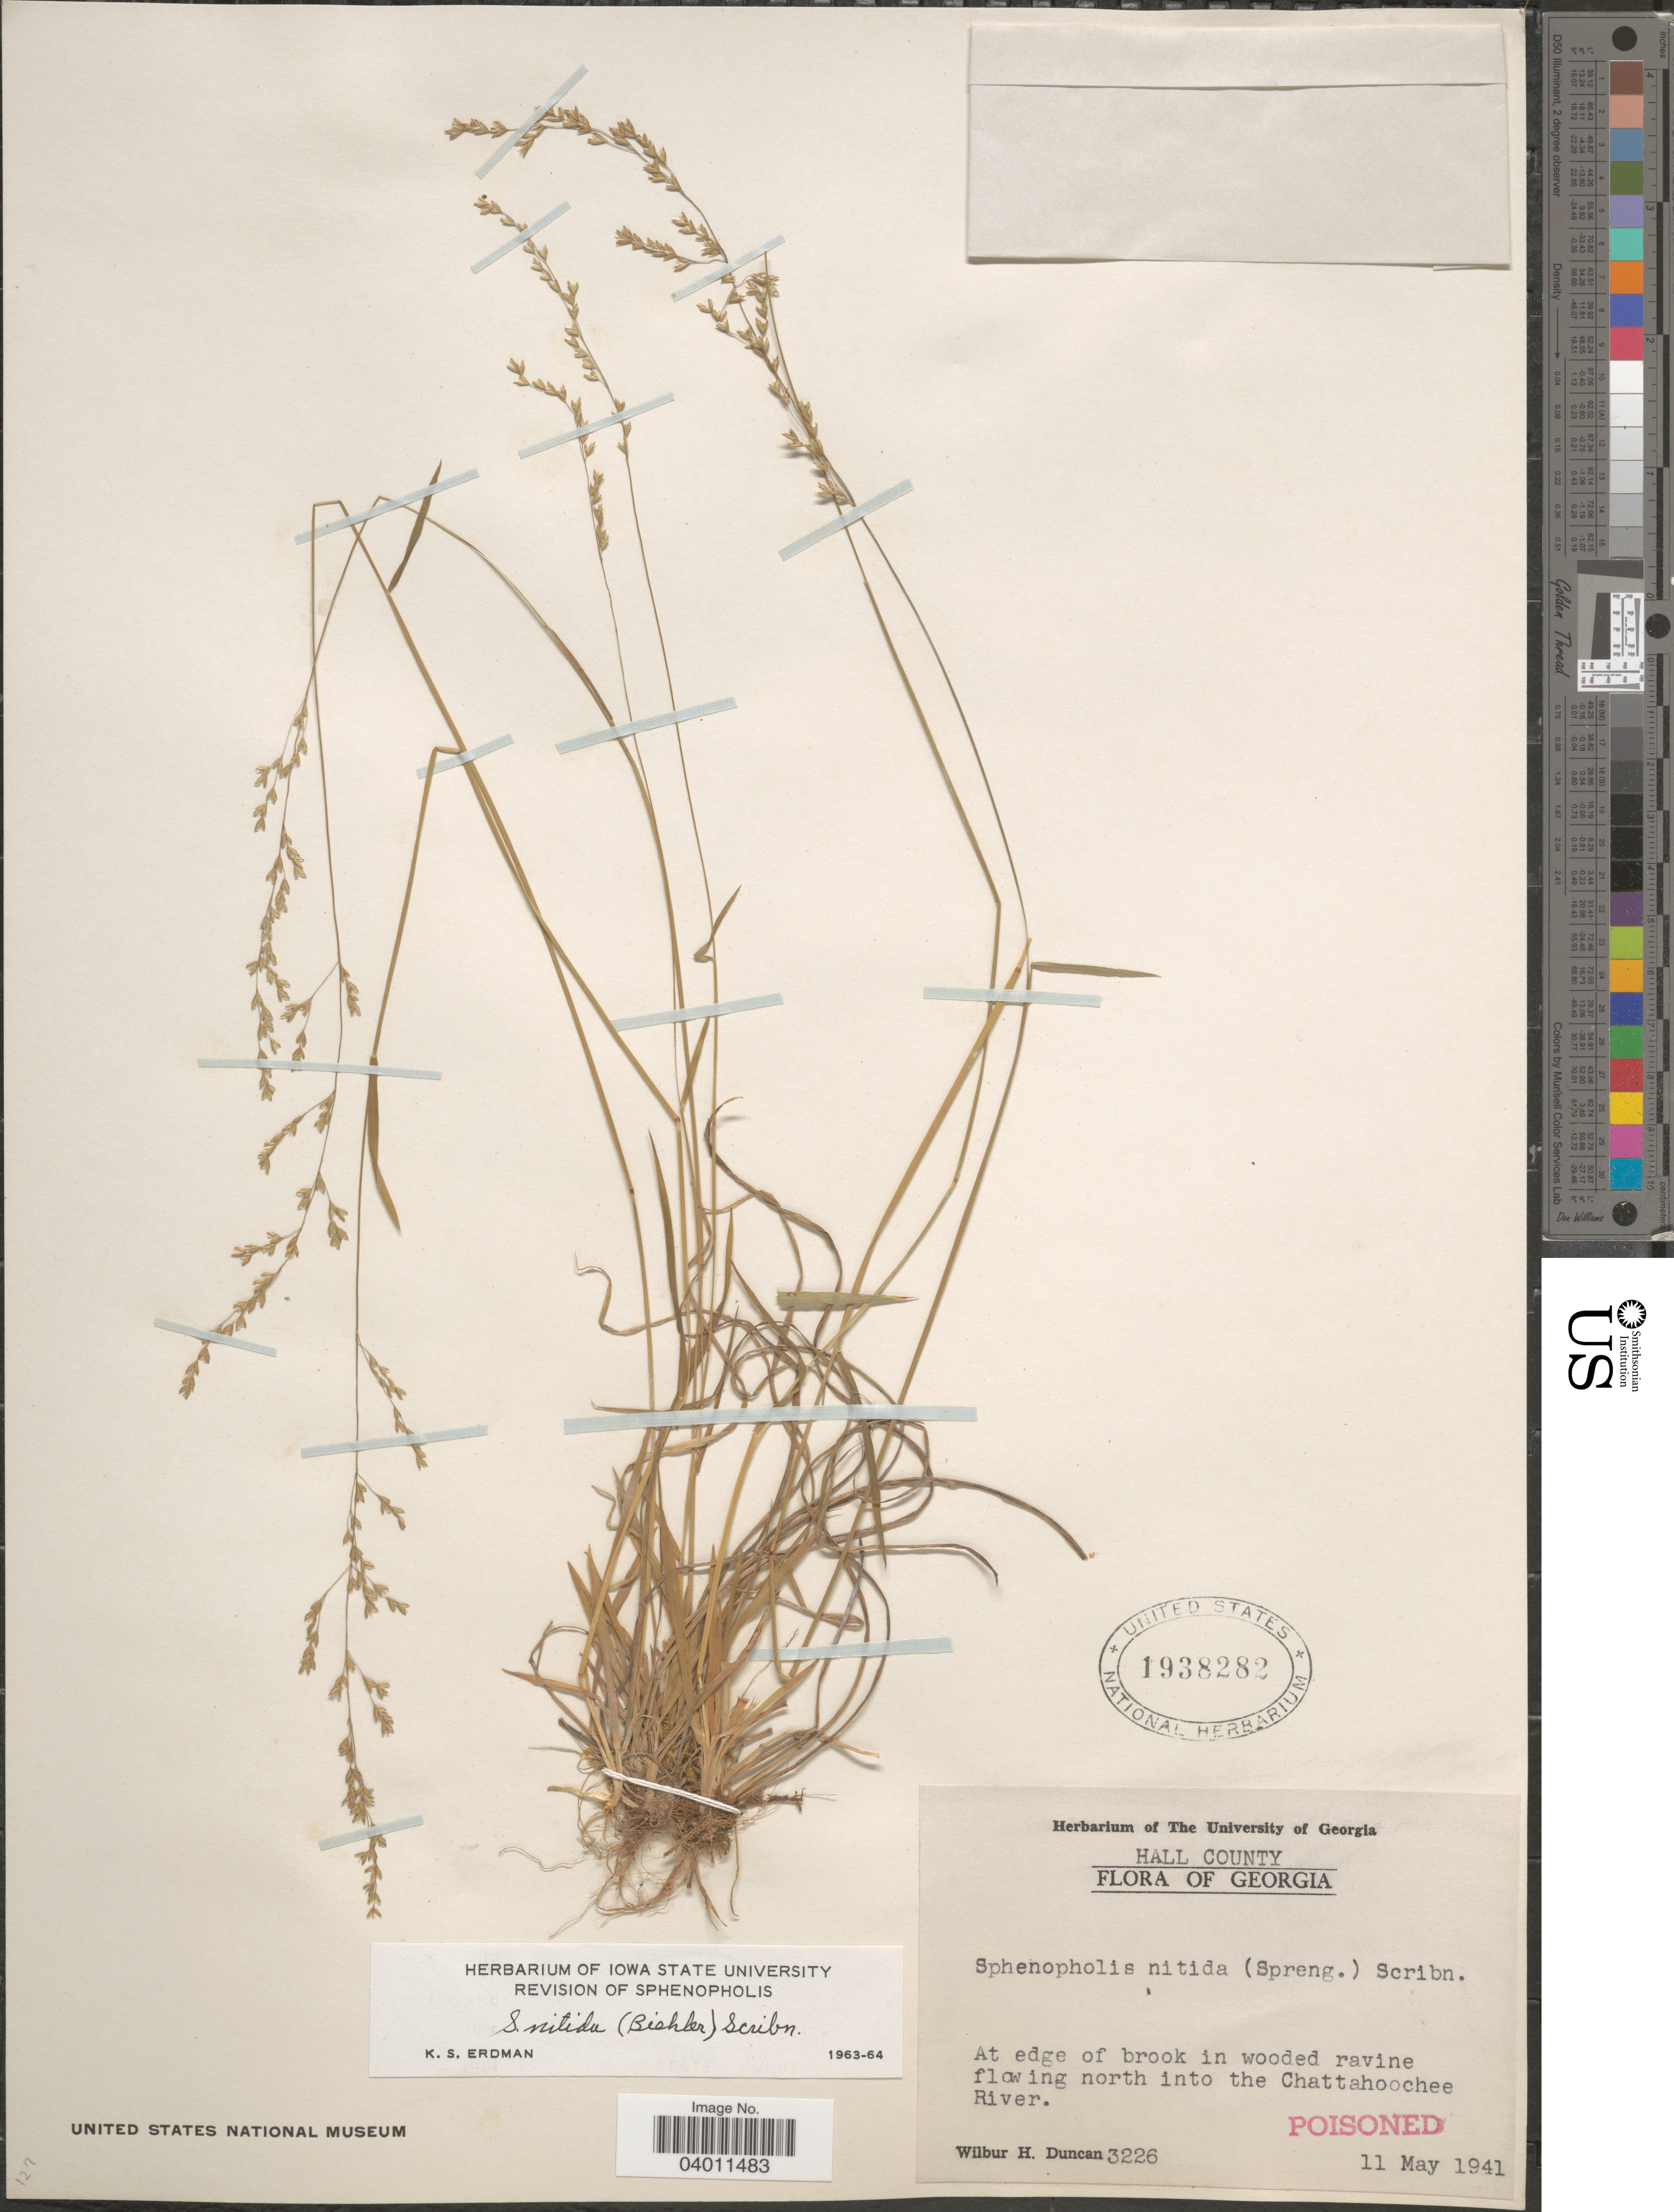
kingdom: Plantae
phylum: Tracheophyta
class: Liliopsida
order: Poales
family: Poaceae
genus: Sphenopholis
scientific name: Sphenopholis nitida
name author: (Biehler) Scribn.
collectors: W. H. Duncan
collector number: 3226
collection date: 1941-05-11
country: United States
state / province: Georgia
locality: Hall County. At edge of brook in wooded ravine flowing north into the Chattahoochee River.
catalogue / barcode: US 1938282